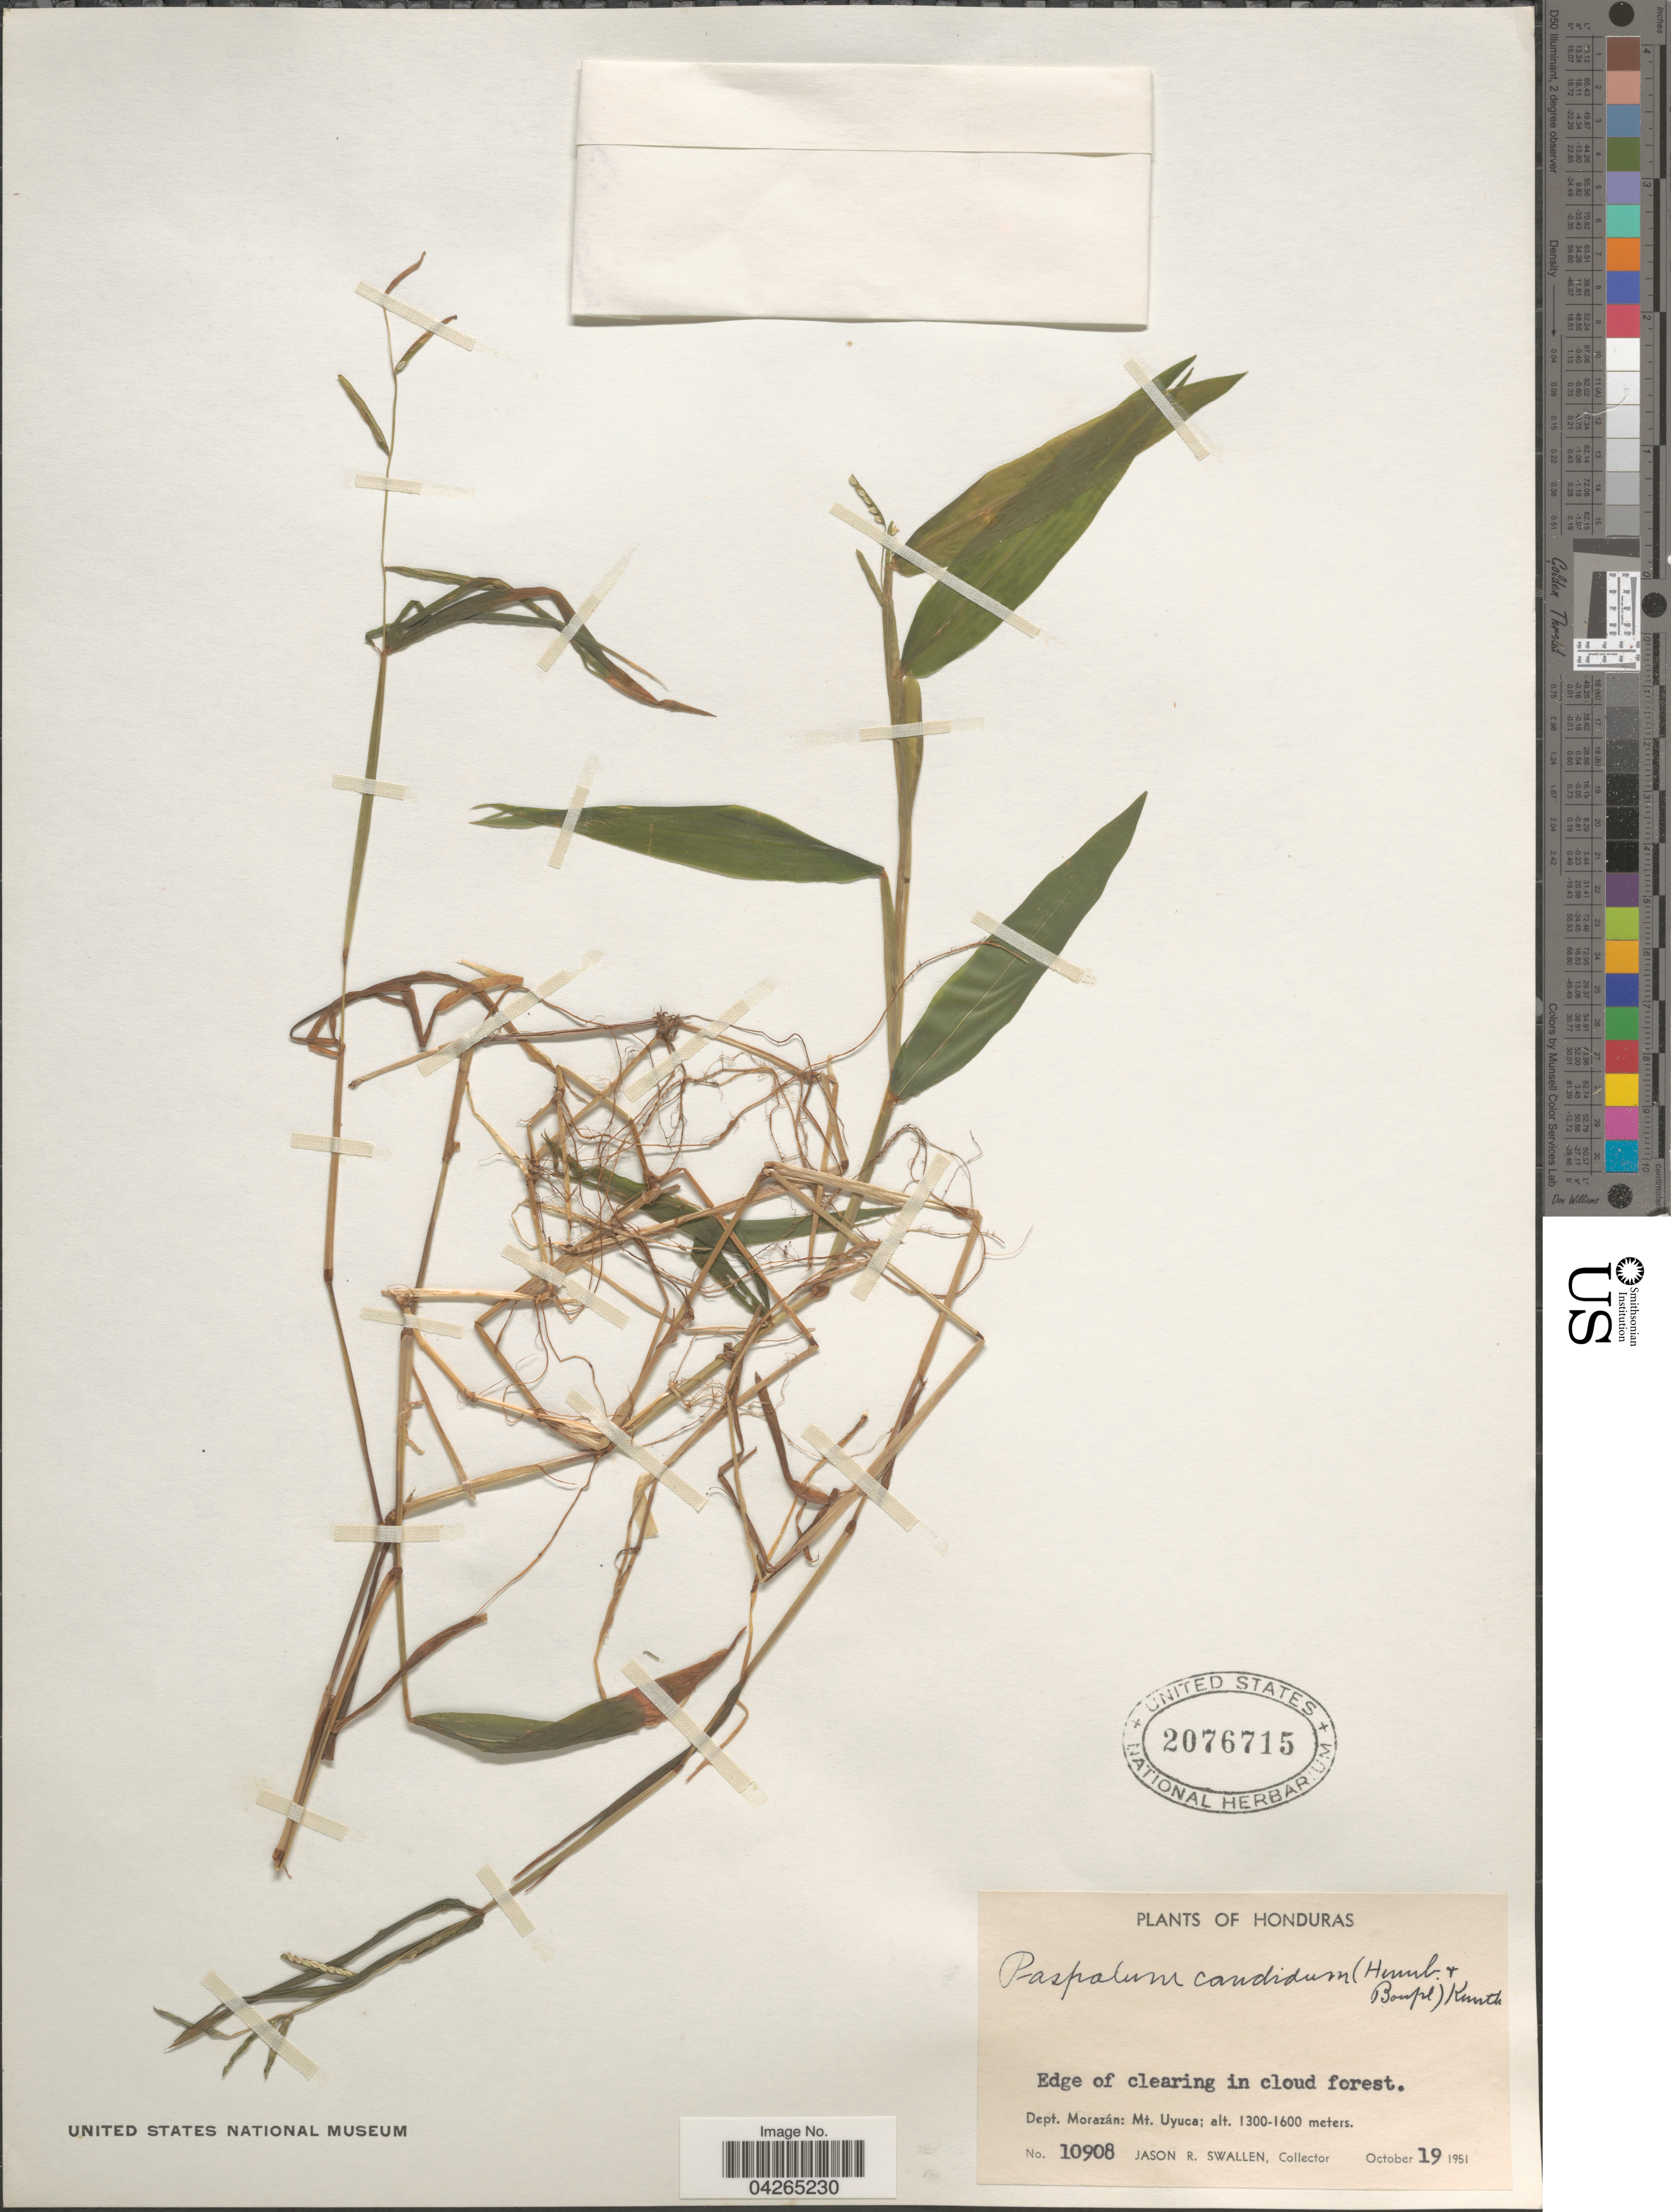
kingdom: Plantae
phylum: Tracheophyta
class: Liliopsida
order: Poales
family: Poaceae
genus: Paspalum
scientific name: Paspalum candidum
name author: (Humb. & Bonpl. ex Fleugge) Kunth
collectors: J. R. Swallen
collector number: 10908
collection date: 1951-10-19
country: Honduras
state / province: Fco. Morazán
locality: Dept. Morazán: Mt. Uyuca.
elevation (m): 1300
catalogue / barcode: US 2076715